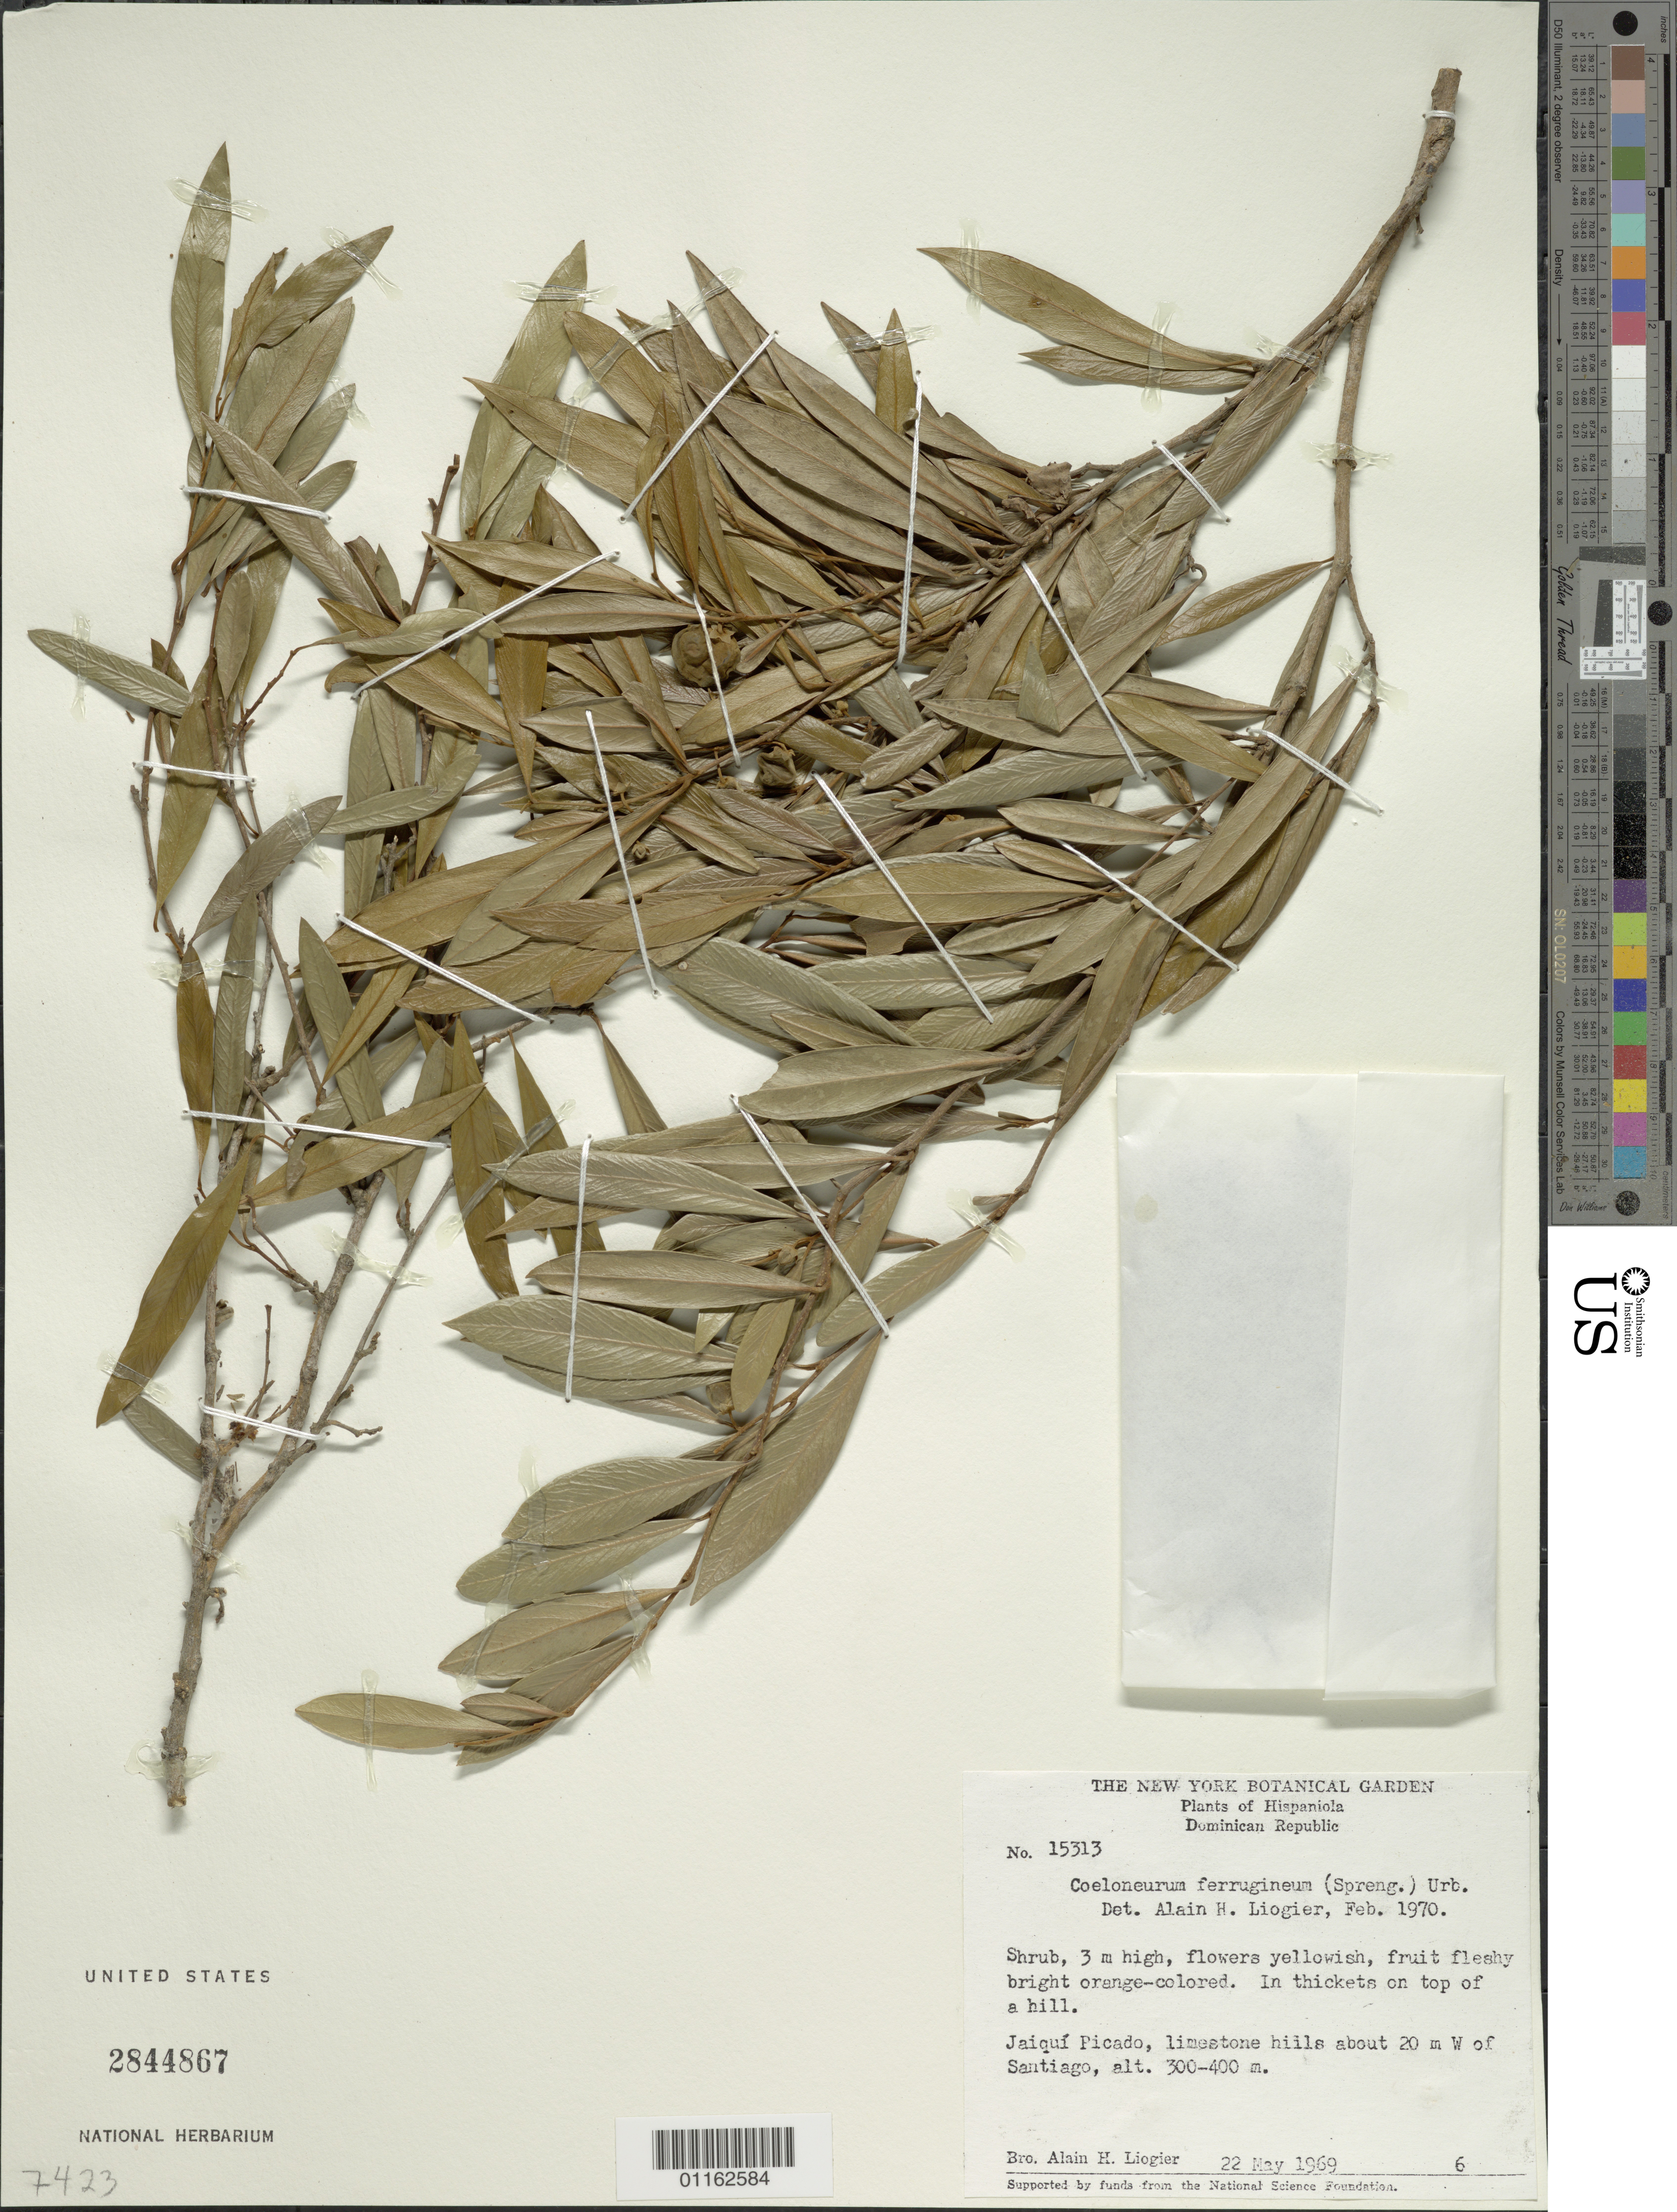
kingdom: Plantae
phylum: Tracheophyta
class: Magnoliopsida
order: Solanales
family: Solanaceae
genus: Coeloneurum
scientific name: Coeloneurum ferrugineum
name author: (Spreng.) Urb.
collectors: A. H. Liogier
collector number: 15313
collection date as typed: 22 May 1969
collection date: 1969-05-22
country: Dominican Republic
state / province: Santiago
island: Hispaniola I.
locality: Jaiqui Picado, In thickets on top limestone hills 20 m W of Santiago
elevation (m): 300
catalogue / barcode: US 2844867